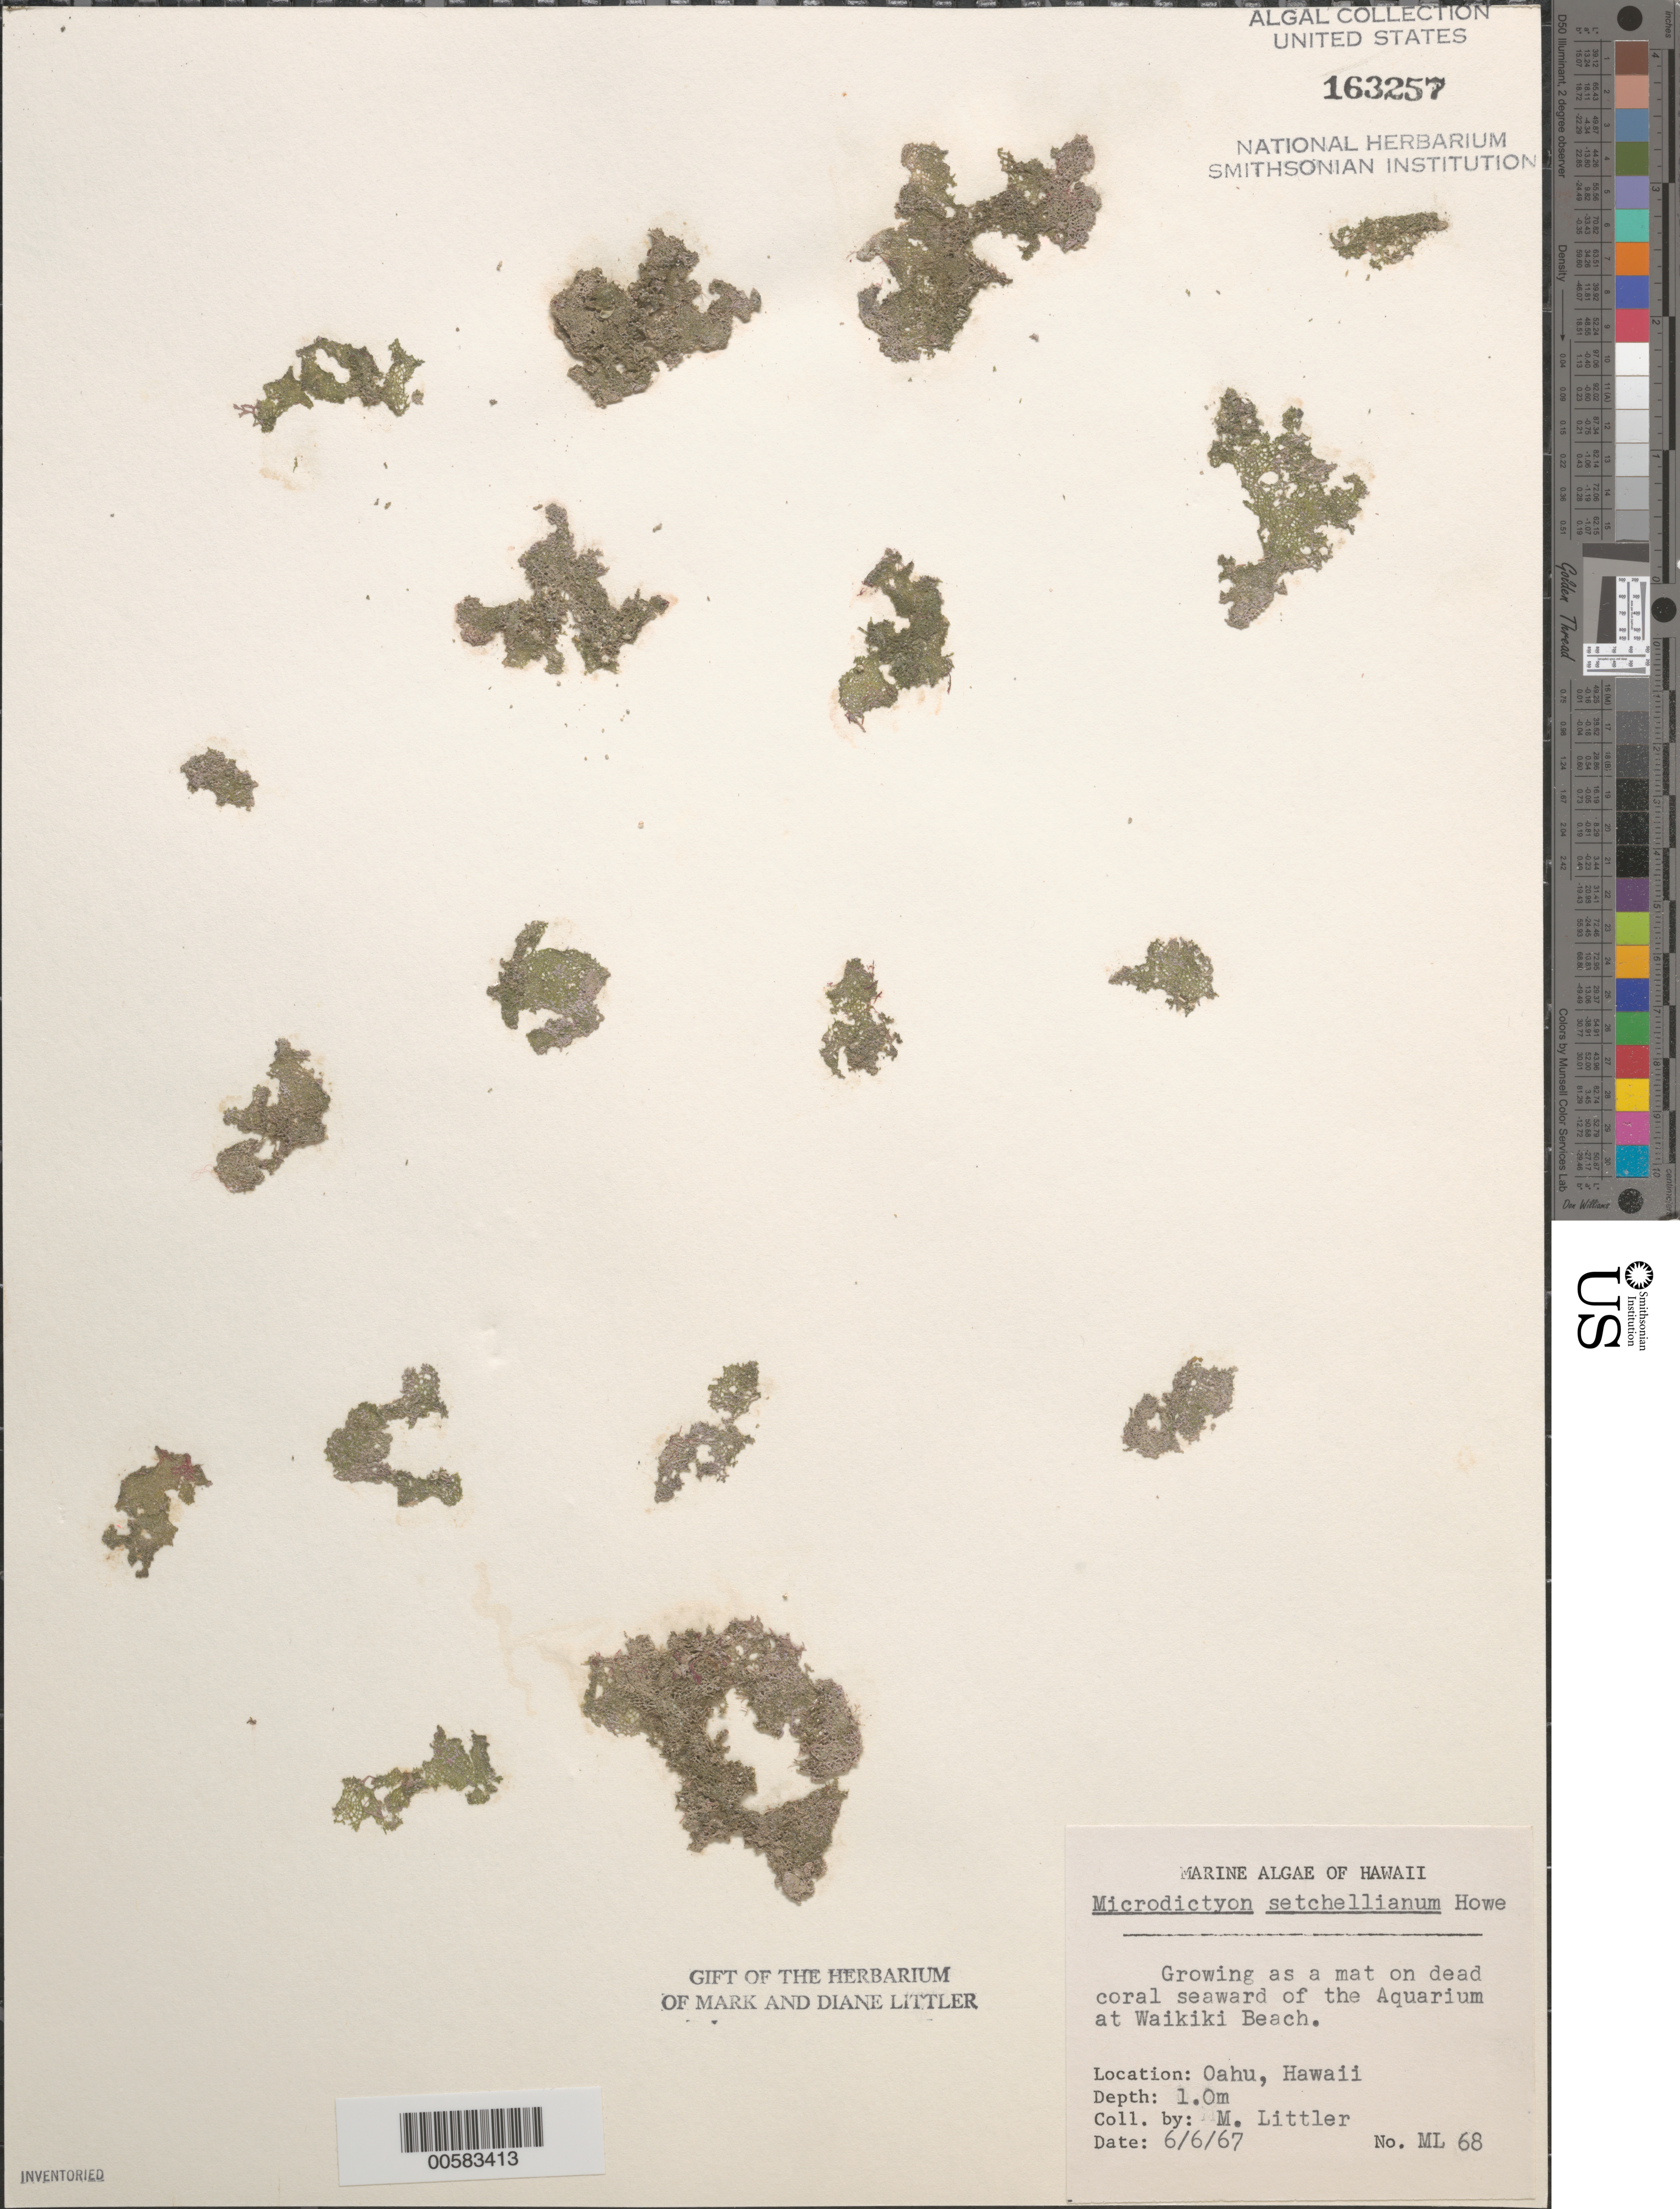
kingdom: Plantae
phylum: Chlorophyta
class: Ulvophyceae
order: Cladophorales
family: Anadyomenaceae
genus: Microdictyon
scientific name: Microdictyon setchellianum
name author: M. Howe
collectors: M. M. Littler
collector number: ML 68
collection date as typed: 06 Jun 1967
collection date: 1967-06-06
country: United States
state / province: Hawaii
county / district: Honolulu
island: Oahu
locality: Waikiki Beach near Aquarium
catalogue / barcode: US 163257